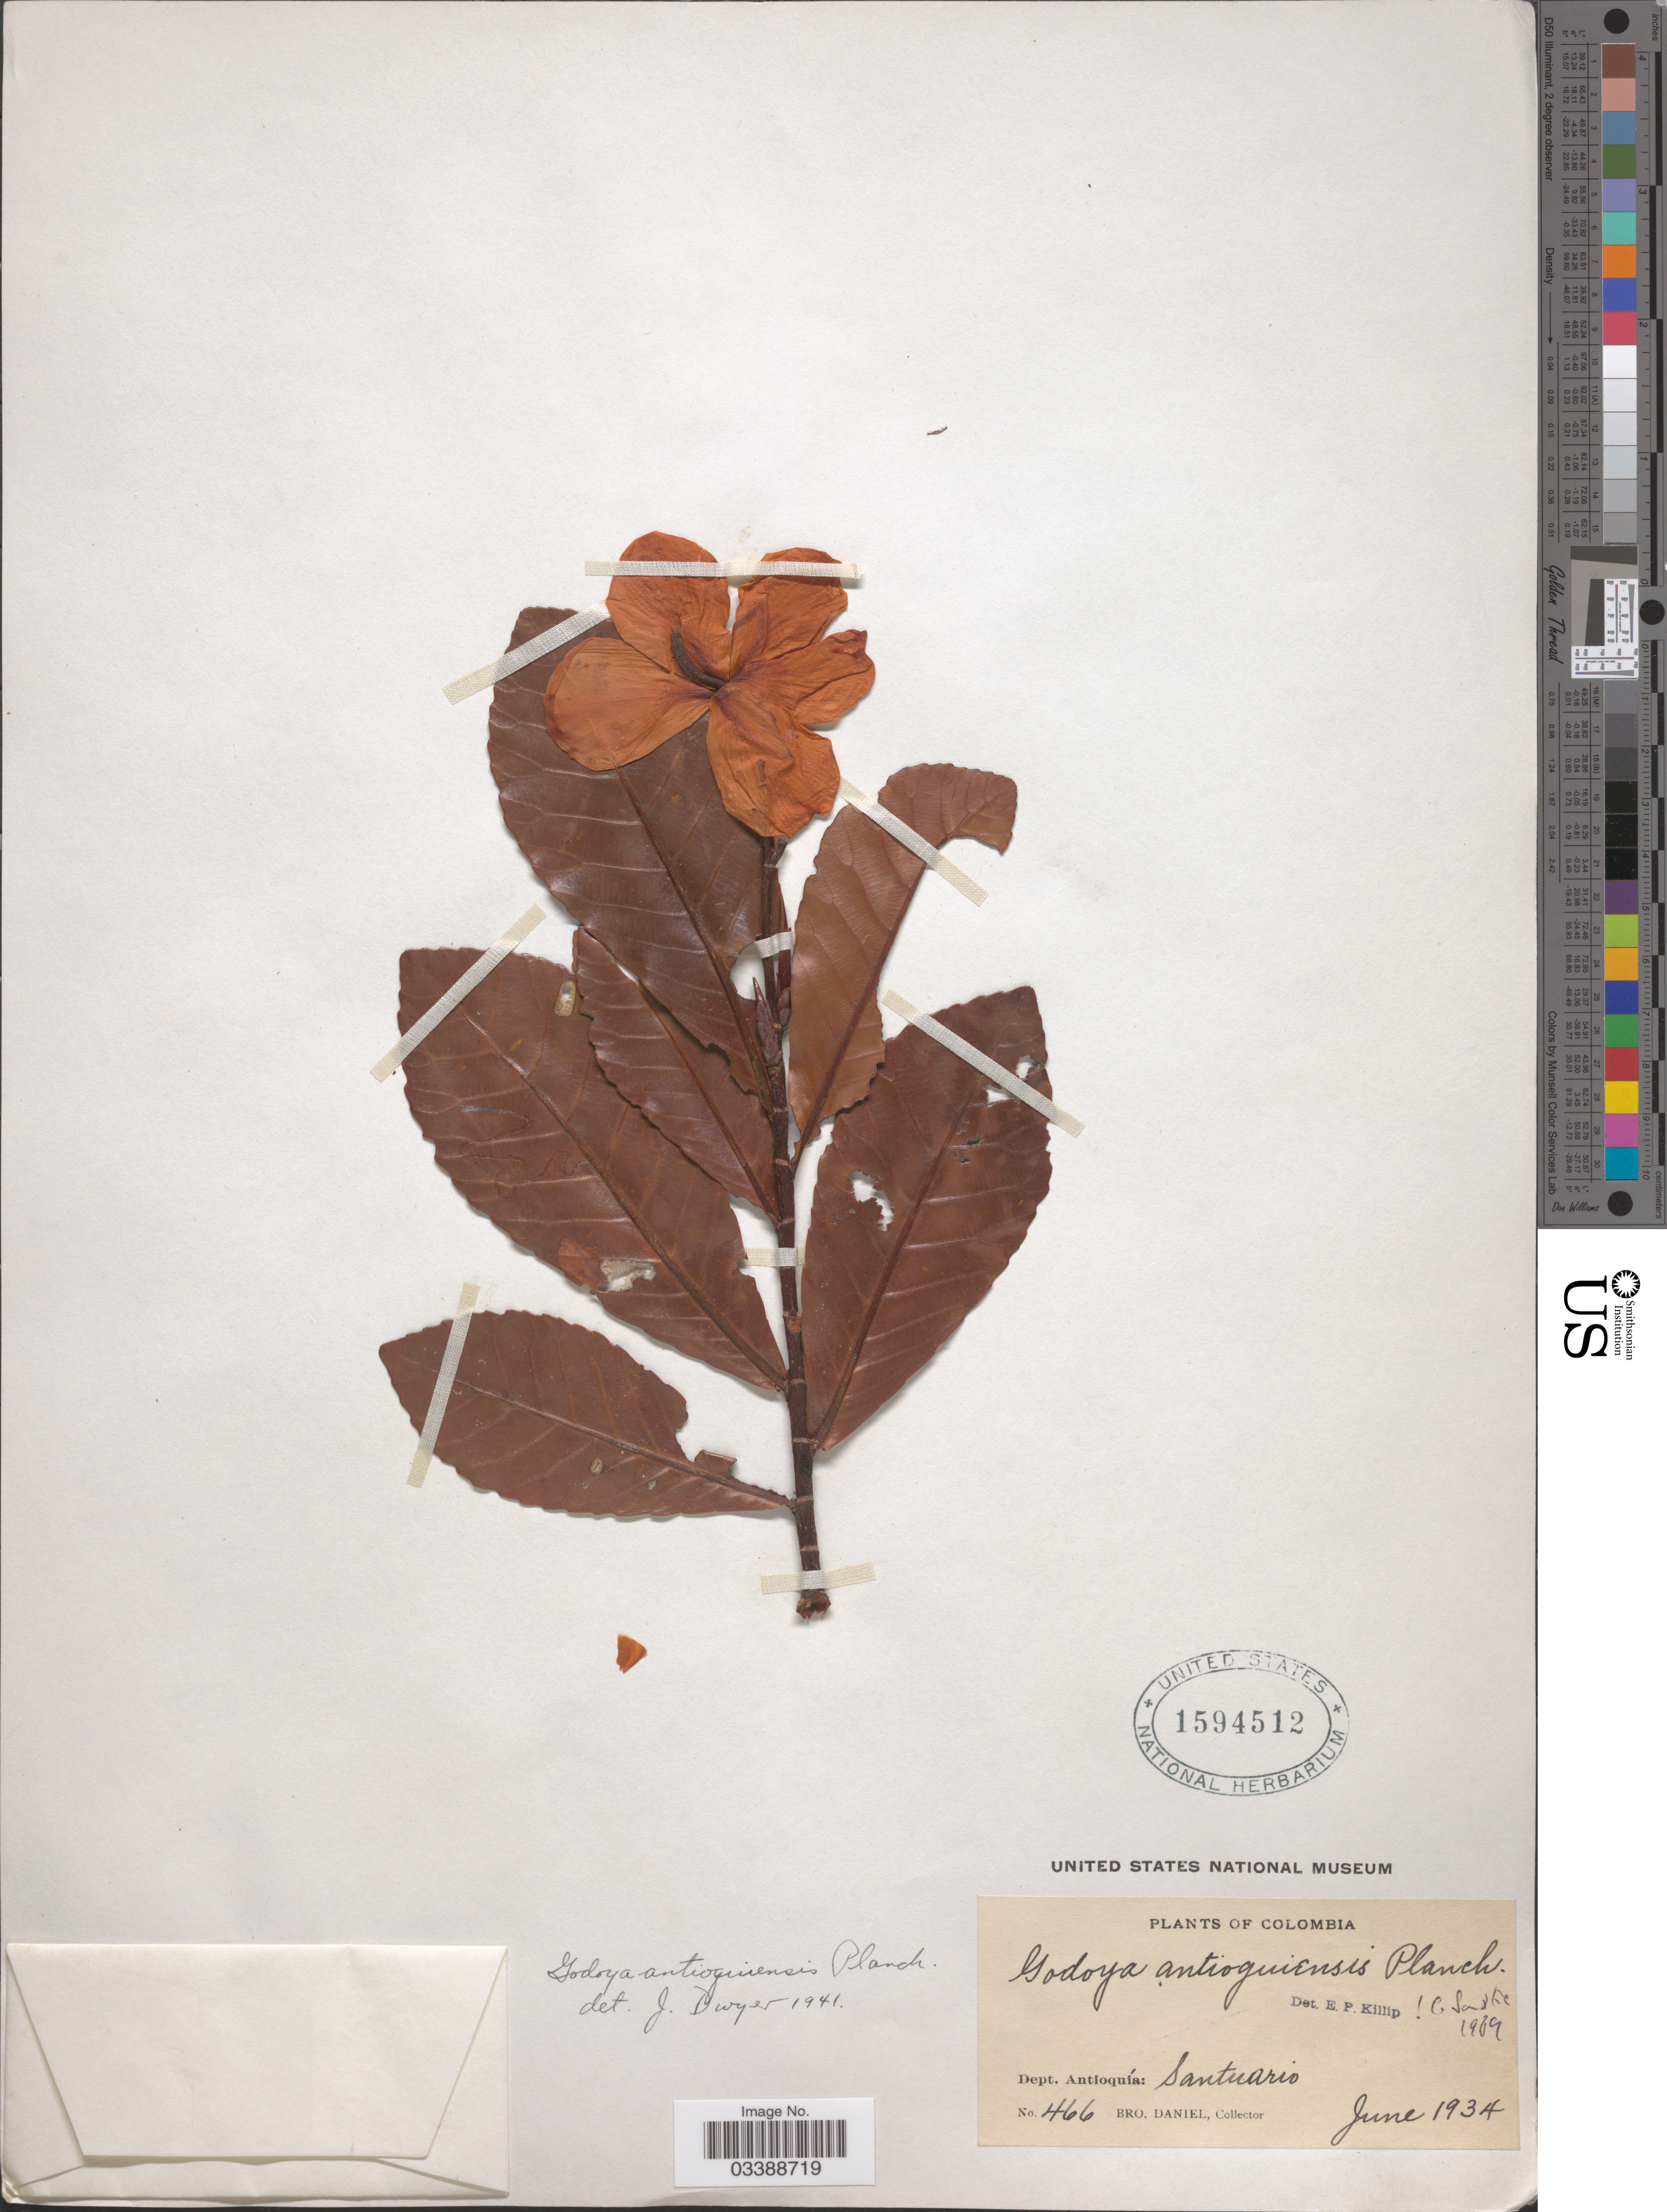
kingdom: Plantae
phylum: Tracheophyta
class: Magnoliopsida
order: Malpighiales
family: Ochnaceae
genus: Godoya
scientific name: Godoya antioquiensis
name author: Planch.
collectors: Bro. Daniel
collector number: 466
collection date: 1934-06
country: Colombia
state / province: Antioquia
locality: Dept. Antioquía: Santuario.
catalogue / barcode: US 1594512